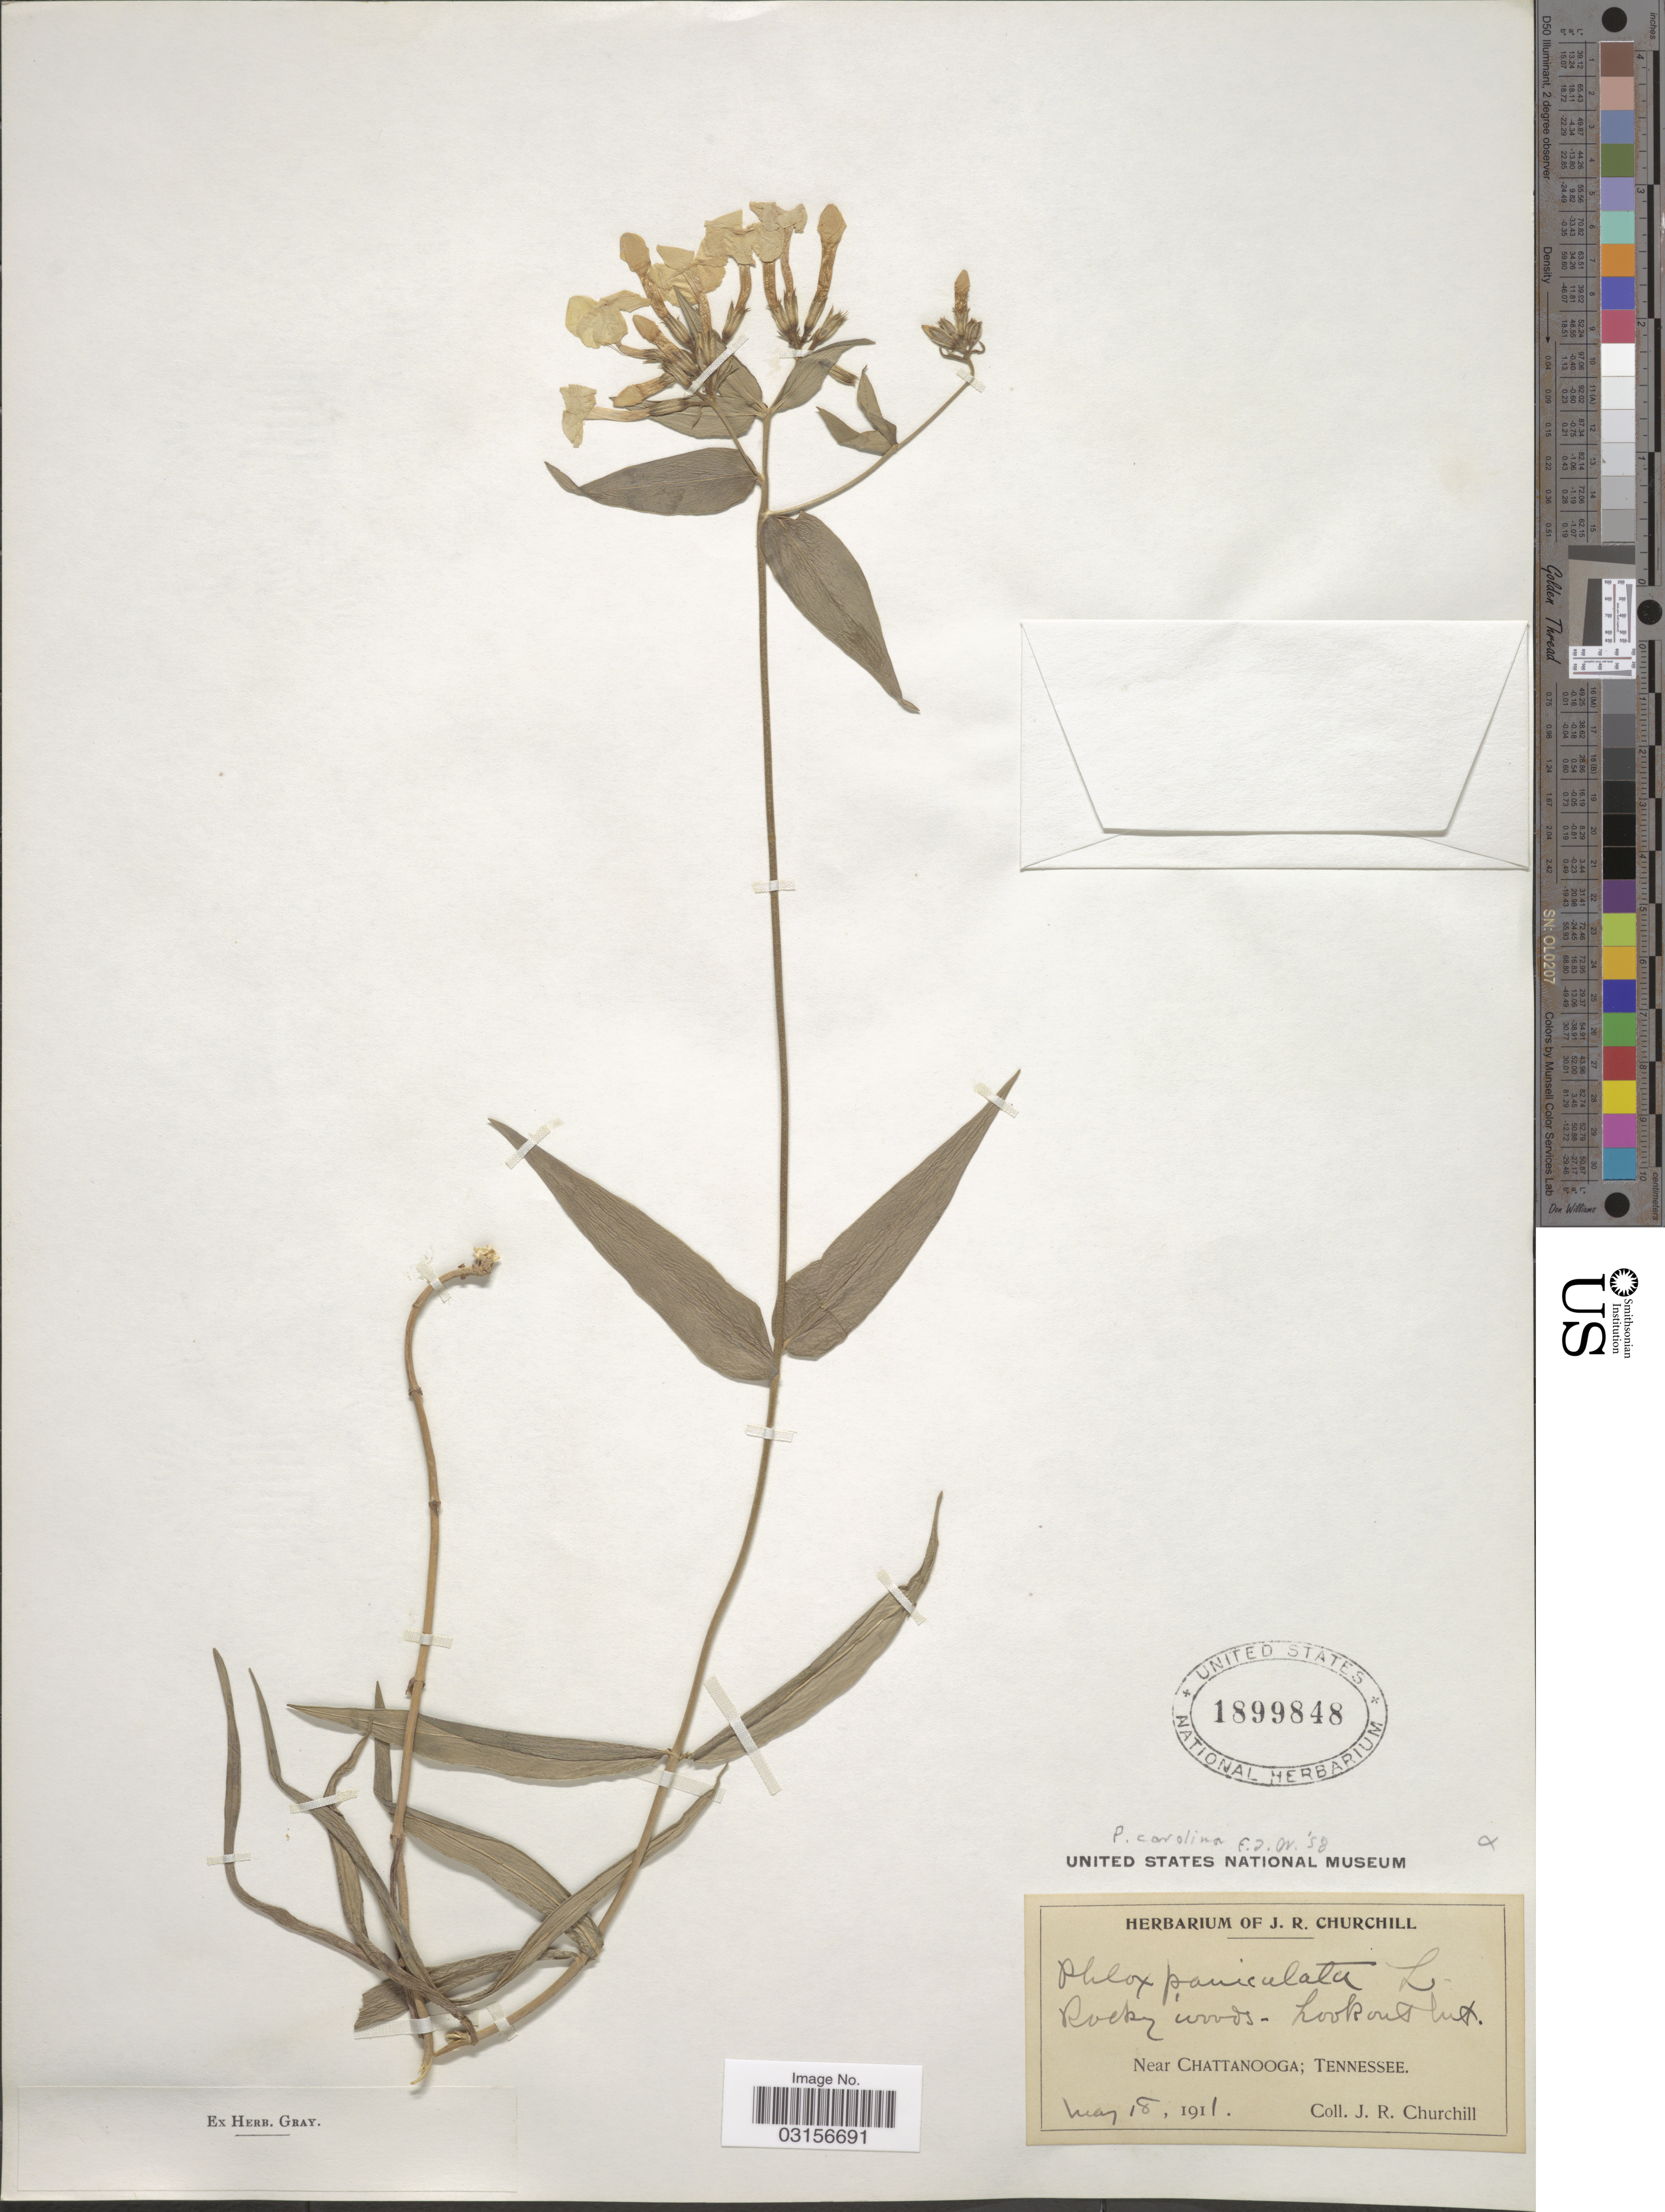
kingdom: Plantae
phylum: Tracheophyta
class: Magnoliopsida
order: Ericales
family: Polemoniaceae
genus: Phlox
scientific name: Phlox carolina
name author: L.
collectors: J. Churchill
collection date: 1911-05-18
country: United States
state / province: Tennessee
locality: Near Chattanooga; Tennessee, Lookout Mt.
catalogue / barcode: US 1899848